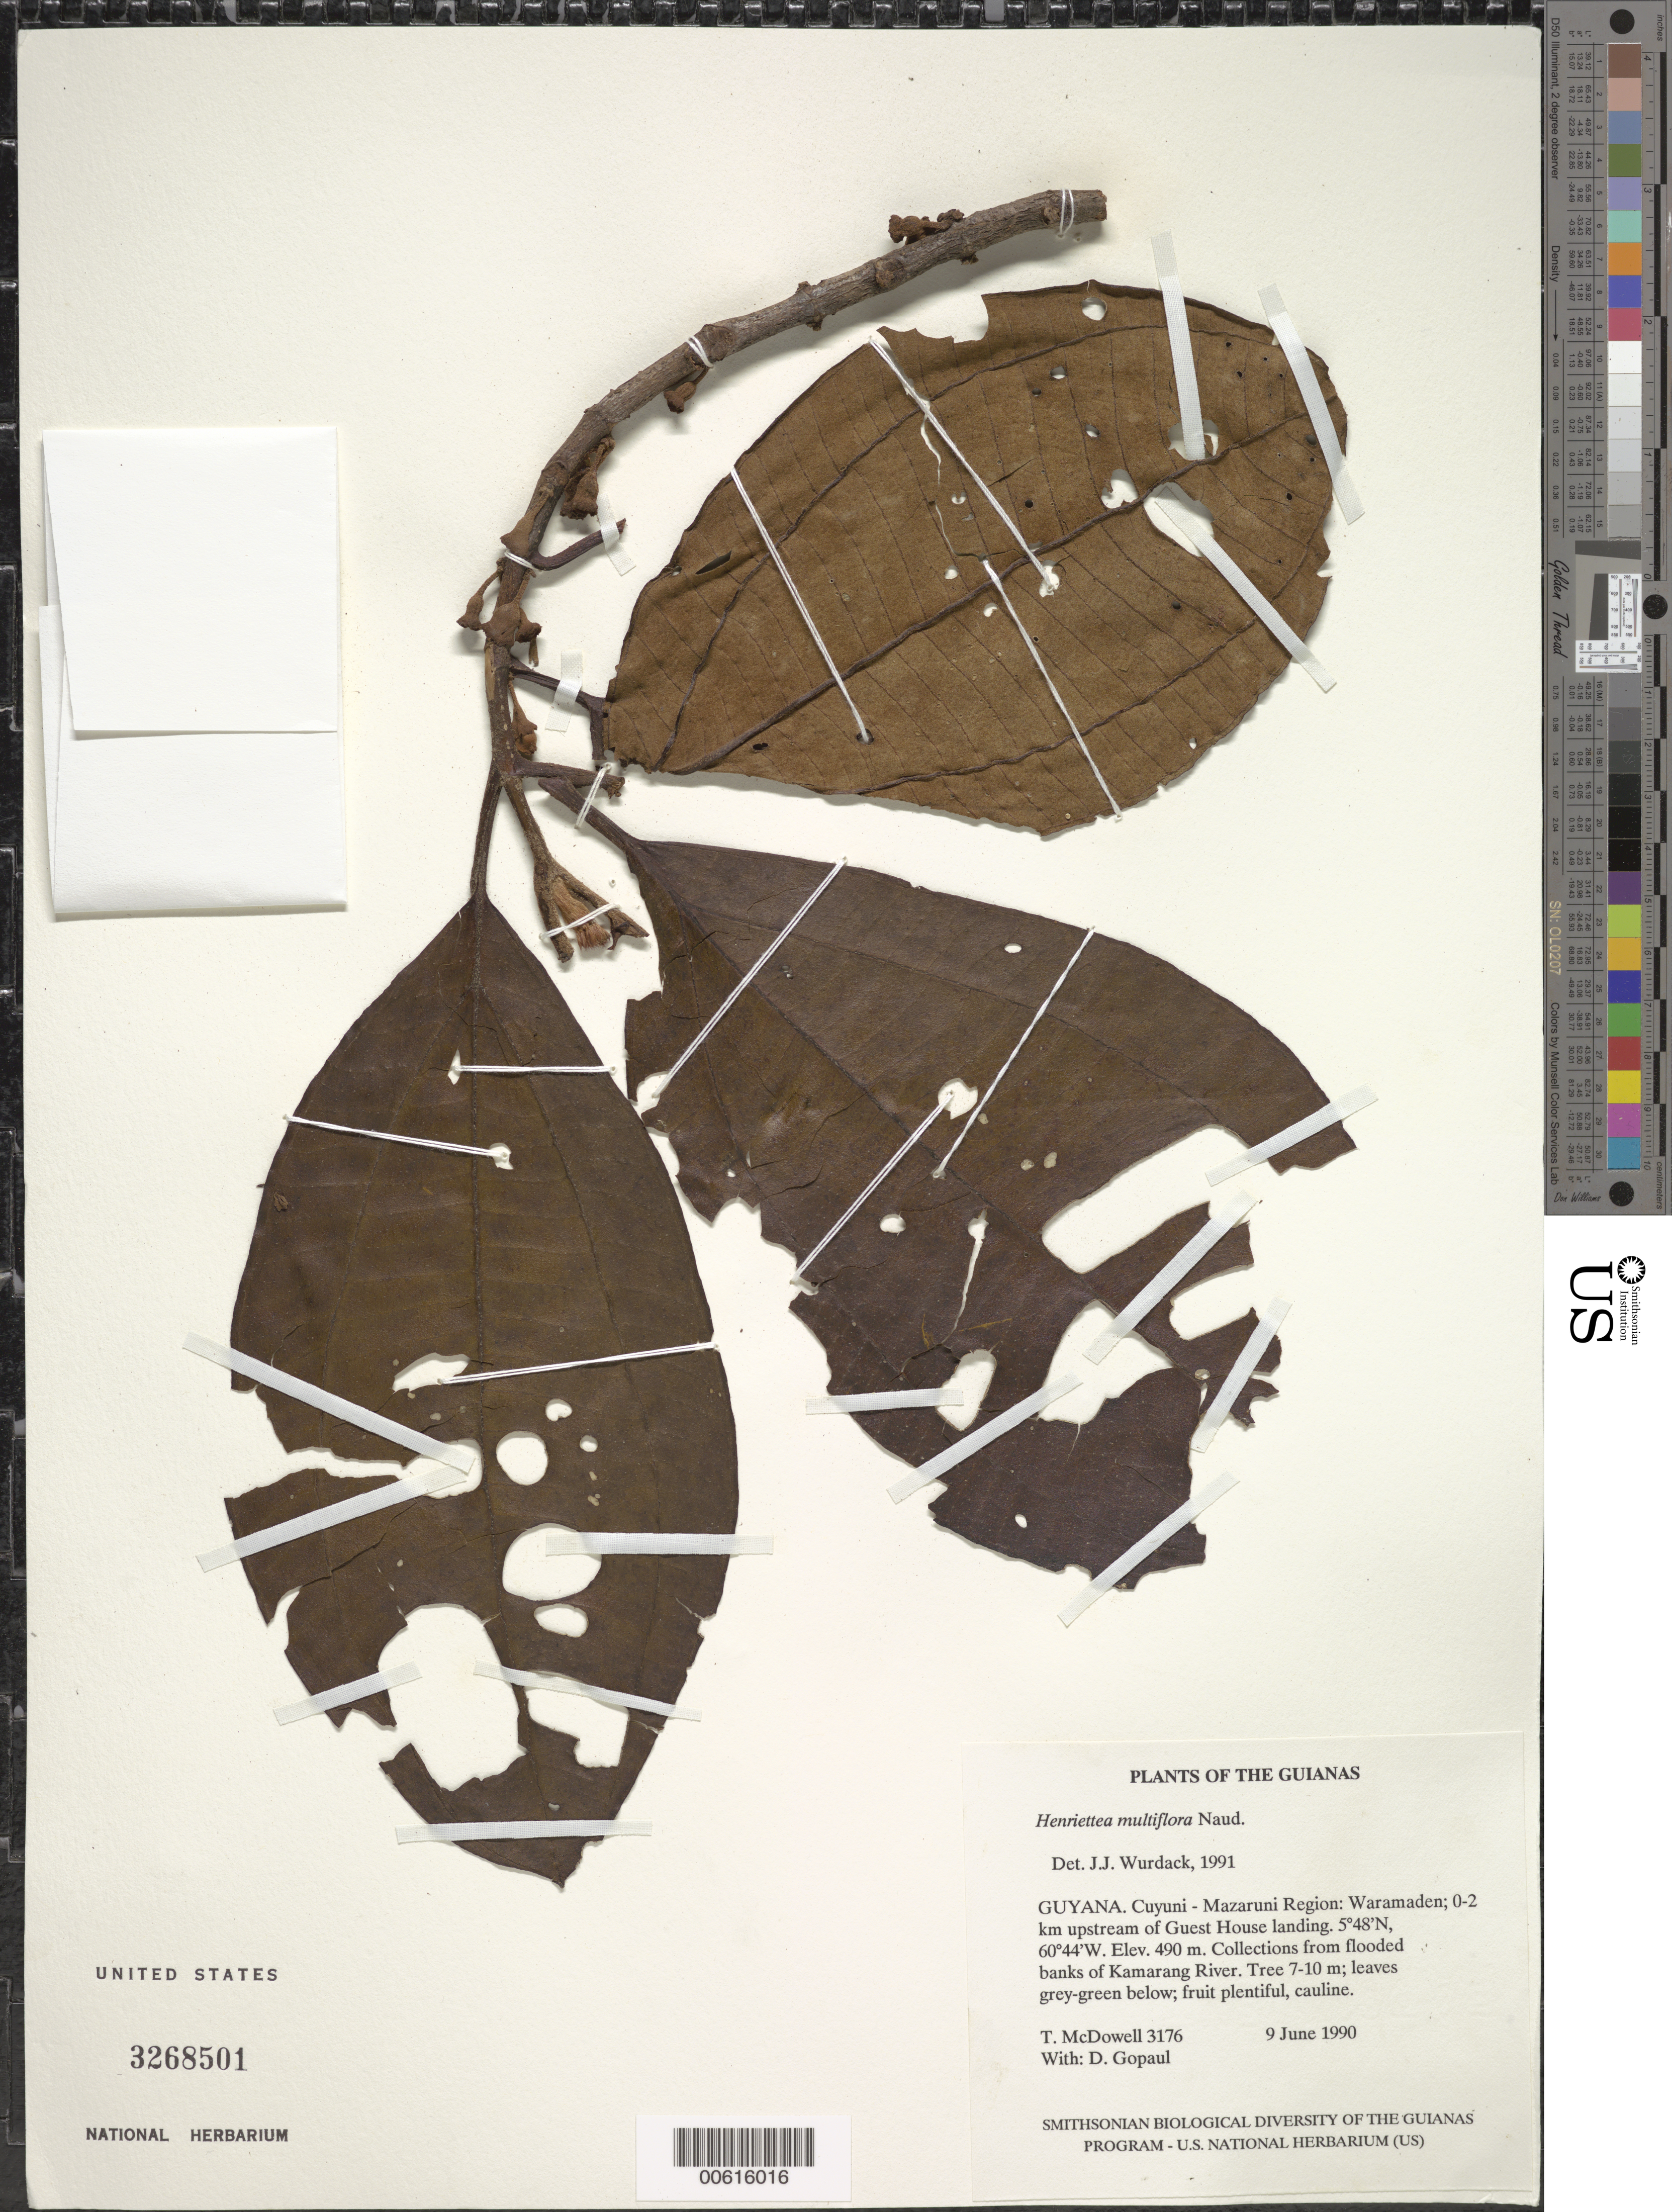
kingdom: Plantae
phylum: Tracheophyta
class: Magnoliopsida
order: Myrtales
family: Melastomataceae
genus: Henriettea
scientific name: Henriettea multiflora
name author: Naudin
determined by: Wurdack, John J., (US), US (UNITED STATES)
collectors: T. McDowell & D. Gopaul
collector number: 3176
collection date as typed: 9 June 1990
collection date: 1990-06-09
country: Guyana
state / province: Cuyuni-Mazaruni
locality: Waramaden, Kamarang River 0-2 km upstream of Guest House landing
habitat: Flooded river banks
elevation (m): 490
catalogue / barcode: US 3268501